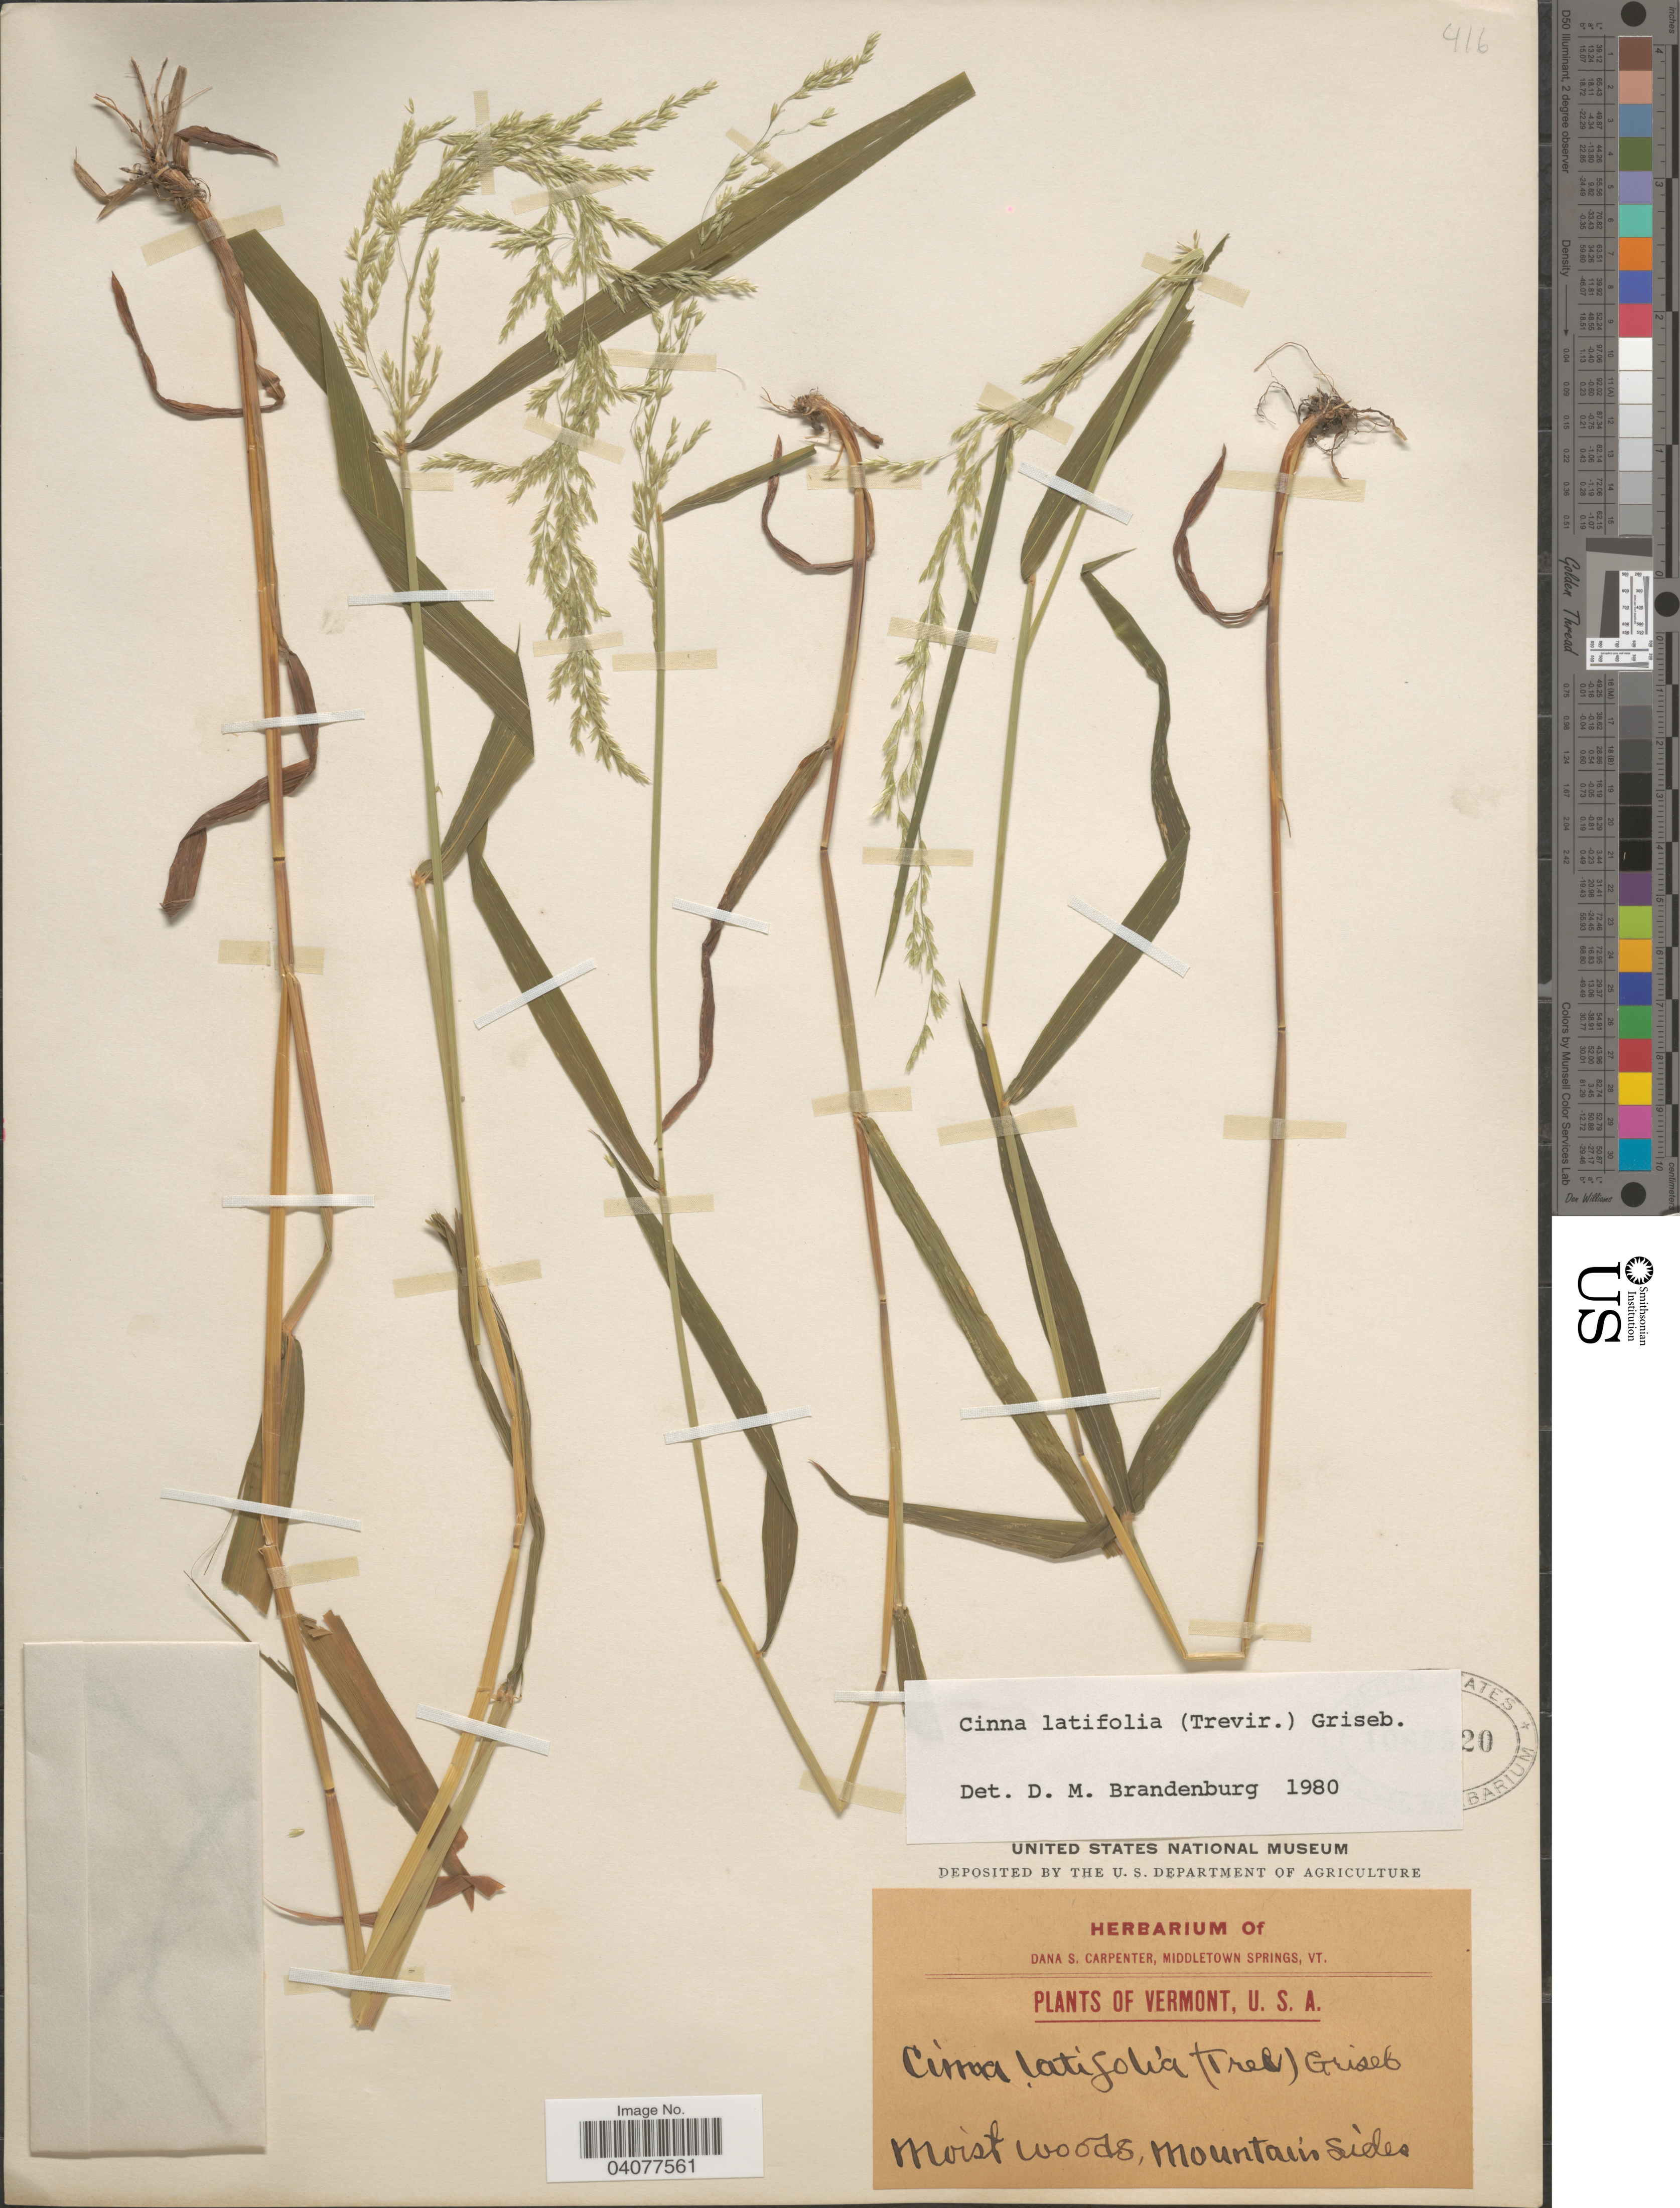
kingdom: Plantae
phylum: Tracheophyta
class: Liliopsida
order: Poales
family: Poaceae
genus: Cinna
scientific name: Cinna latifolia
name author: (Trevir. ex Goeppert) Griseb.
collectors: ex herb. Dana S. Carpenter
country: United States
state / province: Vermont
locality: Moist woods, Mountain sides.